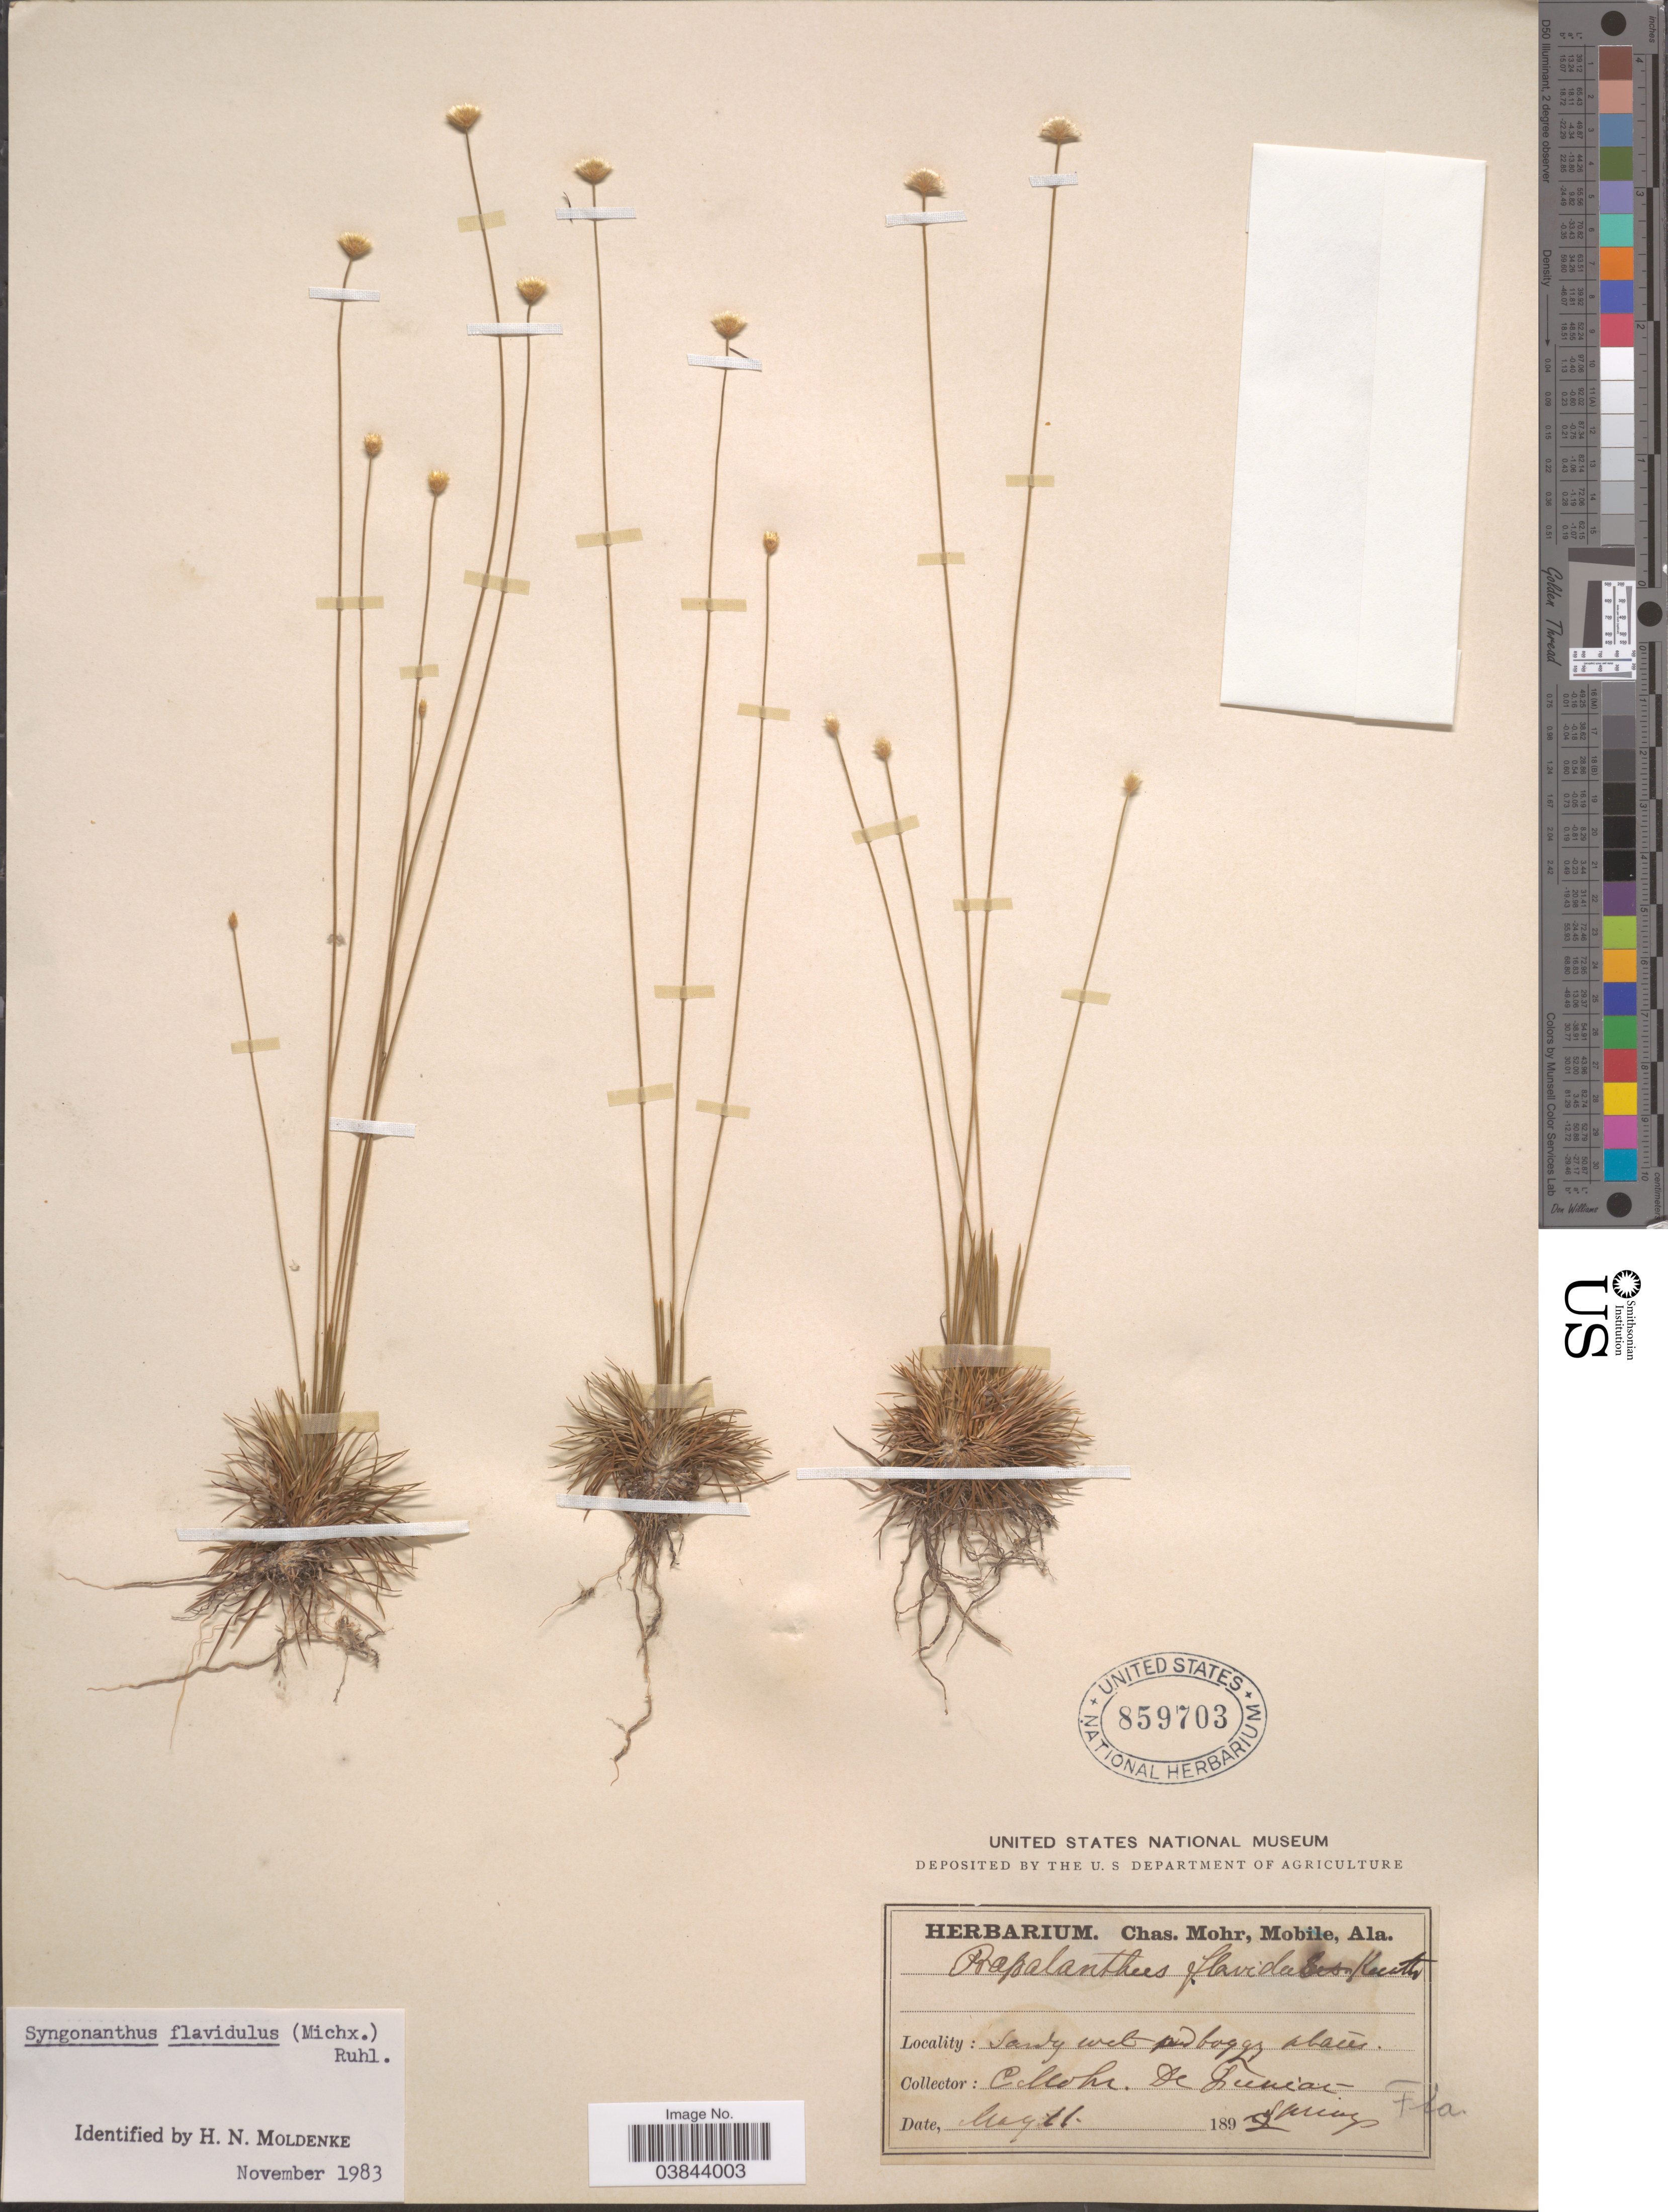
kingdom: Plantae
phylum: Tracheophyta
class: Liliopsida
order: Poales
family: Eriocaulaceae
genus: Syngonanthus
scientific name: Syngonanthus flavidulus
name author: (Michx.) Ruhland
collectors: Mohr, C. T. (herbarium)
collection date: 1892-05-11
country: United States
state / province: Florida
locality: DeFuniak Springs.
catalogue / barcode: US 859703